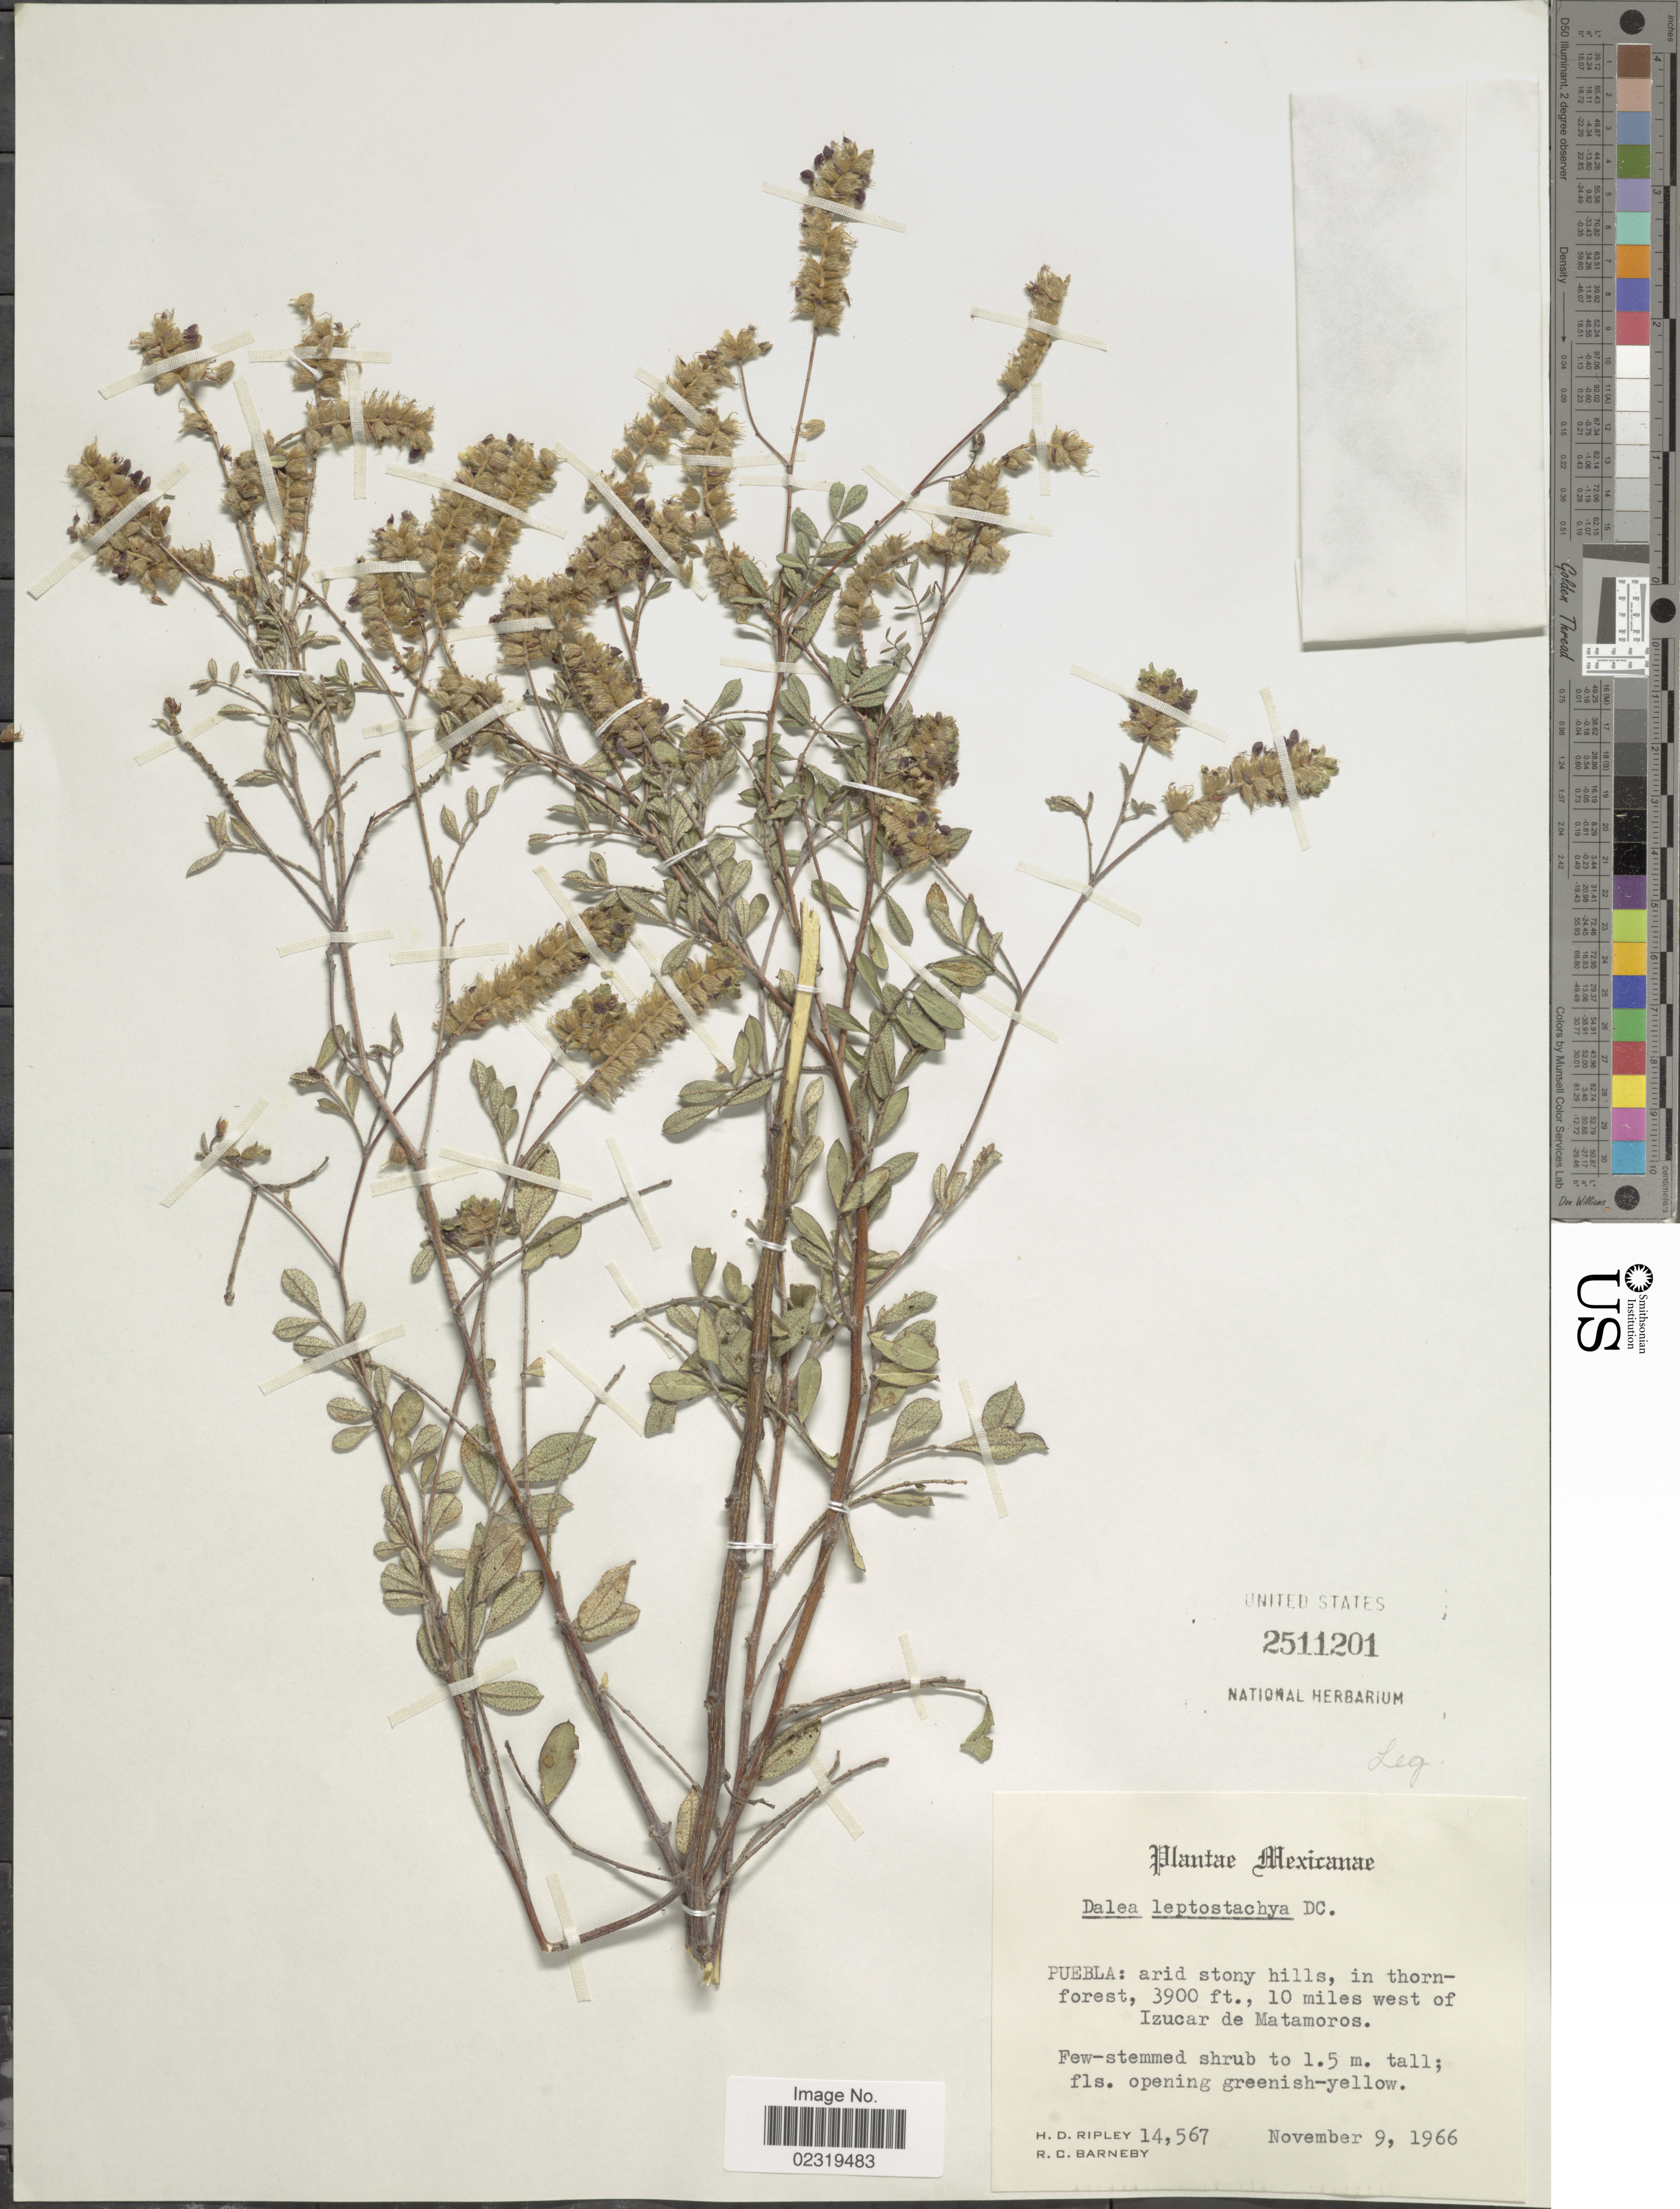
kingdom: Plantae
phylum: Tracheophyta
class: Magnoliopsida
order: Fabales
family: Fabaceae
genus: Dalea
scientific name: Dalea leptostachya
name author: DC.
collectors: H. Ripley & R. C. Barneby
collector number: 14567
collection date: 1966-11-09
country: Mexico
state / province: Puebla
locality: Arid stony hills, in thorn-forest., 10 miles west of Izucar de Matamoros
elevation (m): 1189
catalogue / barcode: US 2511201